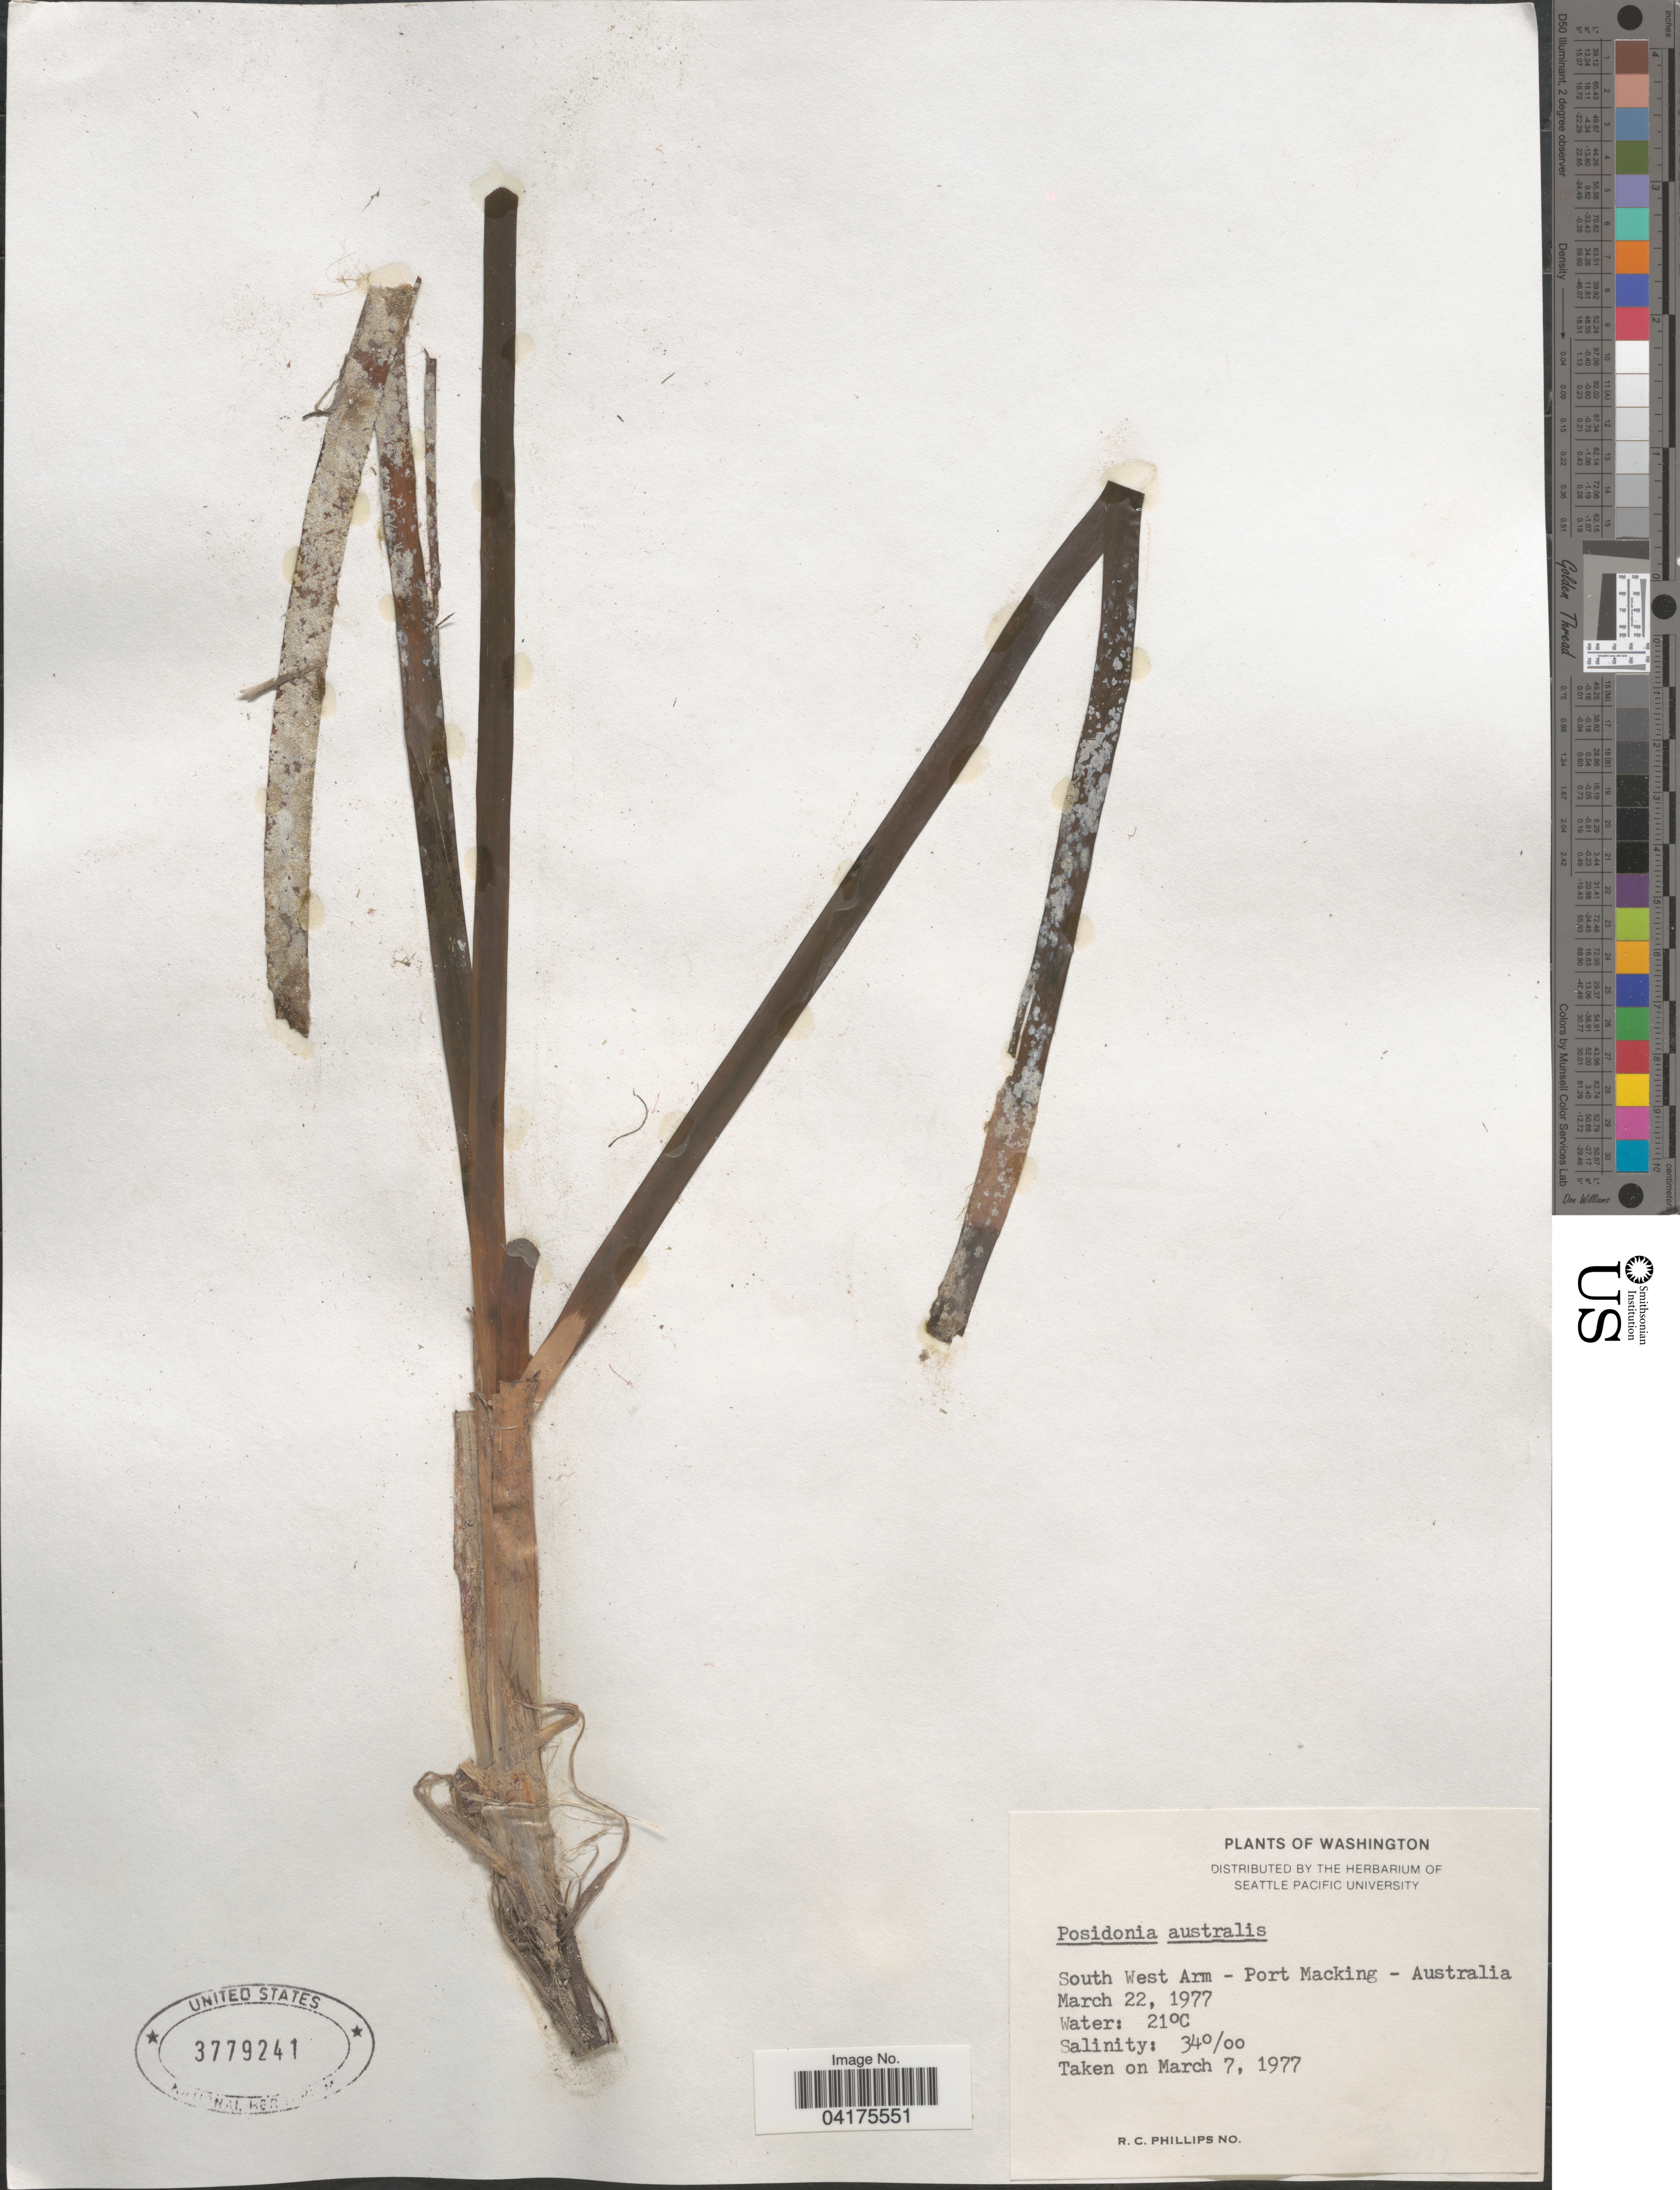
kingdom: Plantae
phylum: Tracheophyta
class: Liliopsida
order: Alismatales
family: Posidoniaceae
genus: Posidonia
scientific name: Posidonia australis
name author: Hook. f.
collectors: R. C. Phillips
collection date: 1977-03-22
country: Australia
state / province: New South Wales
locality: South West Arm - Port Macking [= Port Hacking].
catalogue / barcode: US 3779241